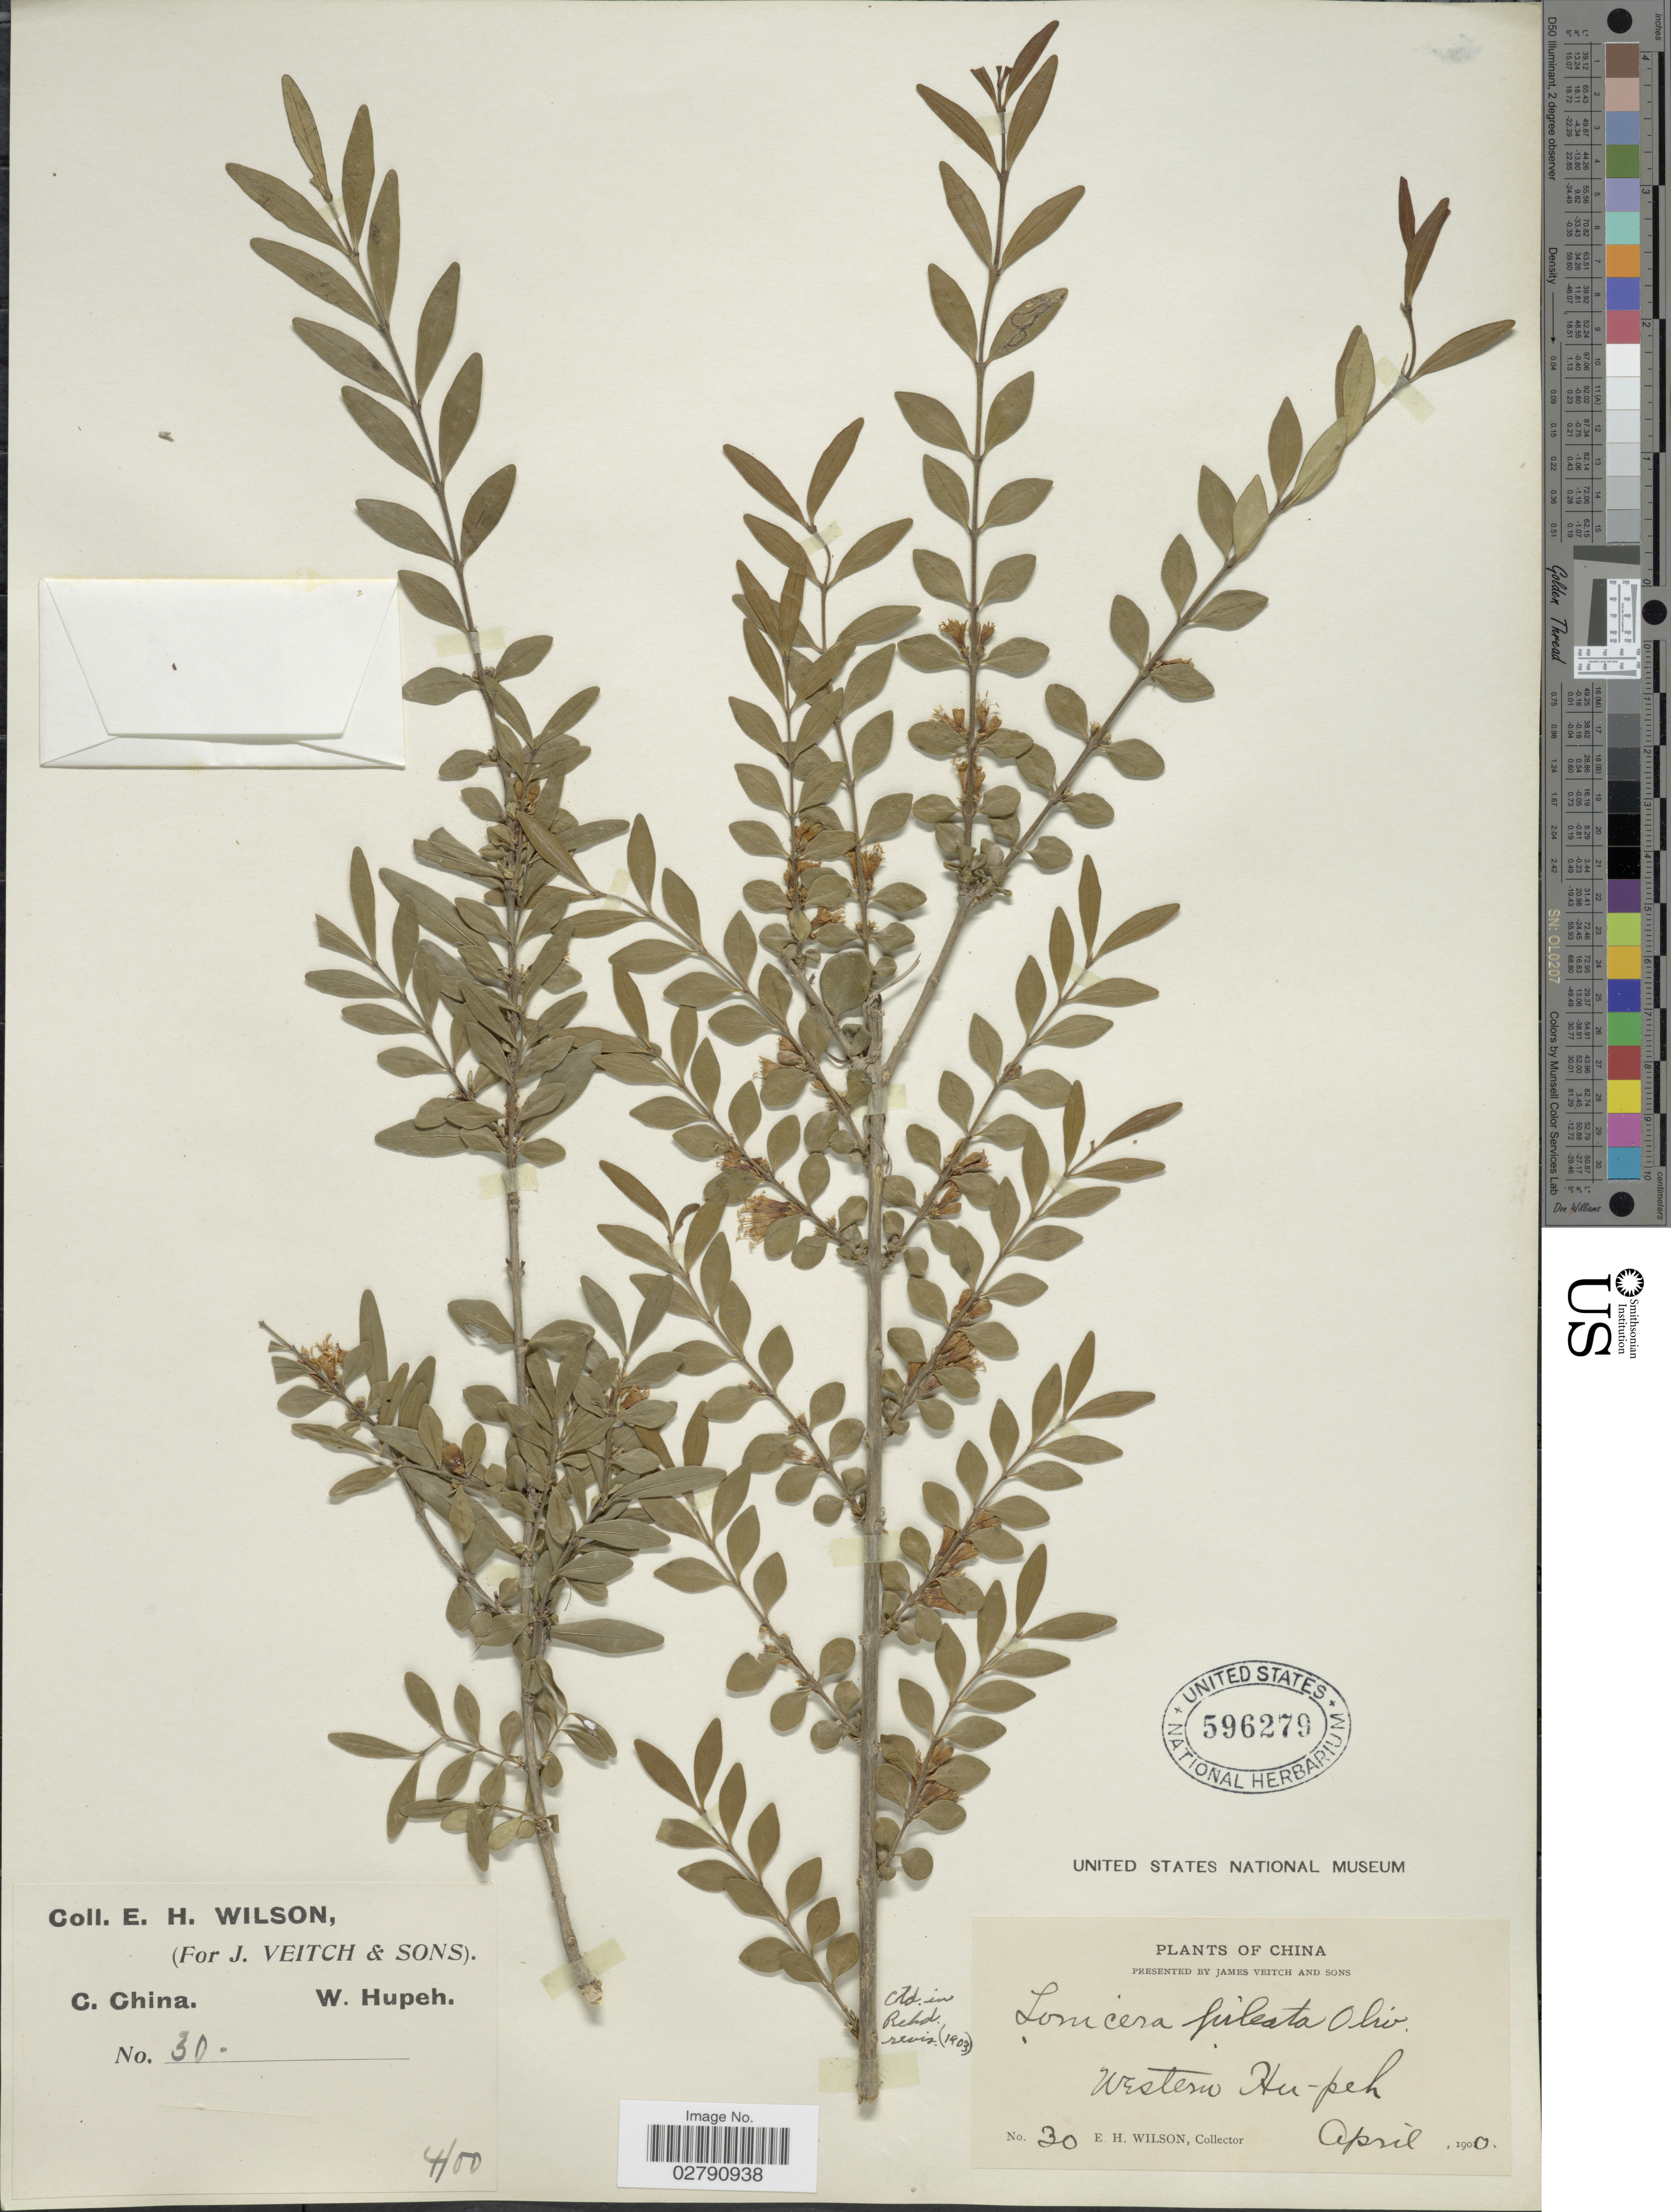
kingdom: Plantae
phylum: Tracheophyta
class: Magnoliopsida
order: Dipsacales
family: Caprifoliaceae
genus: Lonicera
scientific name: Lonicera pileata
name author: Oliv.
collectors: E. Wilson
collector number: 30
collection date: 1900-04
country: China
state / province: Hubei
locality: Western Hupeh. C. China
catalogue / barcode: US 596279